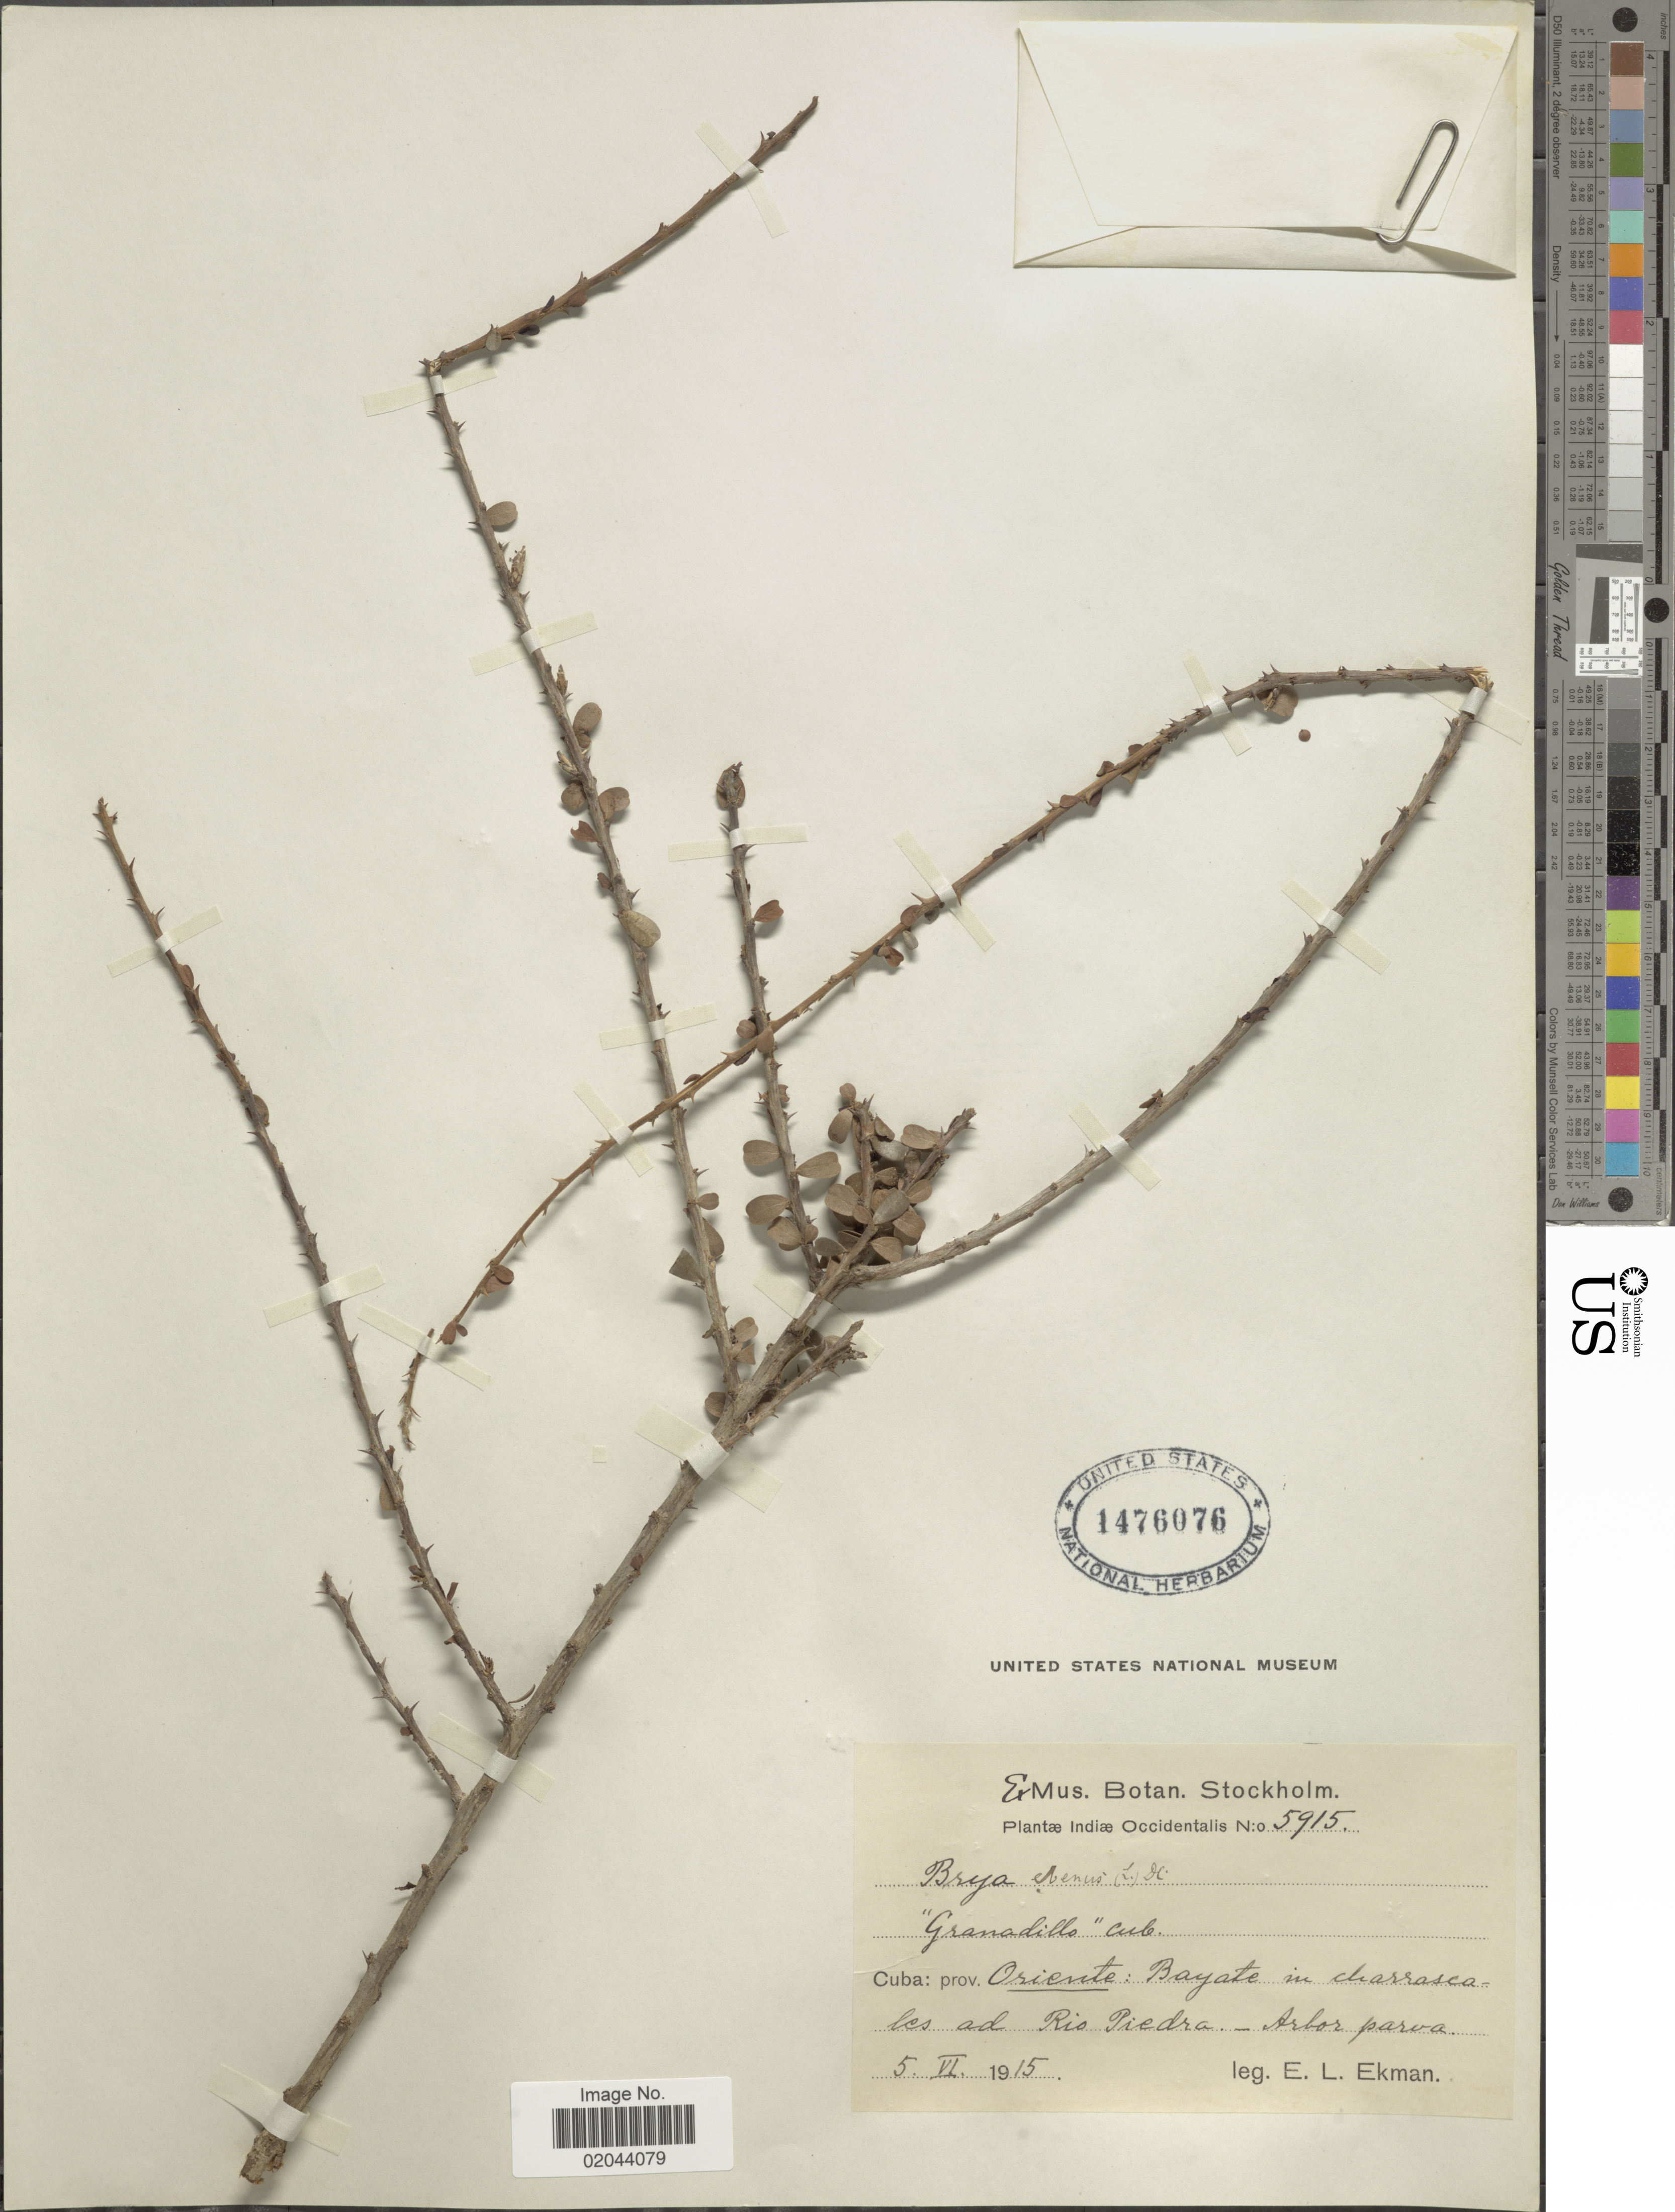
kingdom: Plantae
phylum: Tracheophyta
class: Magnoliopsida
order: Fabales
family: Fabaceae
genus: Brya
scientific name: Brya ebenus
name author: (L.) DC.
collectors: E. L. Ekman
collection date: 1915-06-05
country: Cuba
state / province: Oriente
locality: Indiæ Occidentalis: Bayate in charrascales ad Rio Piedra - Arbor parva.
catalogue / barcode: US 1476076